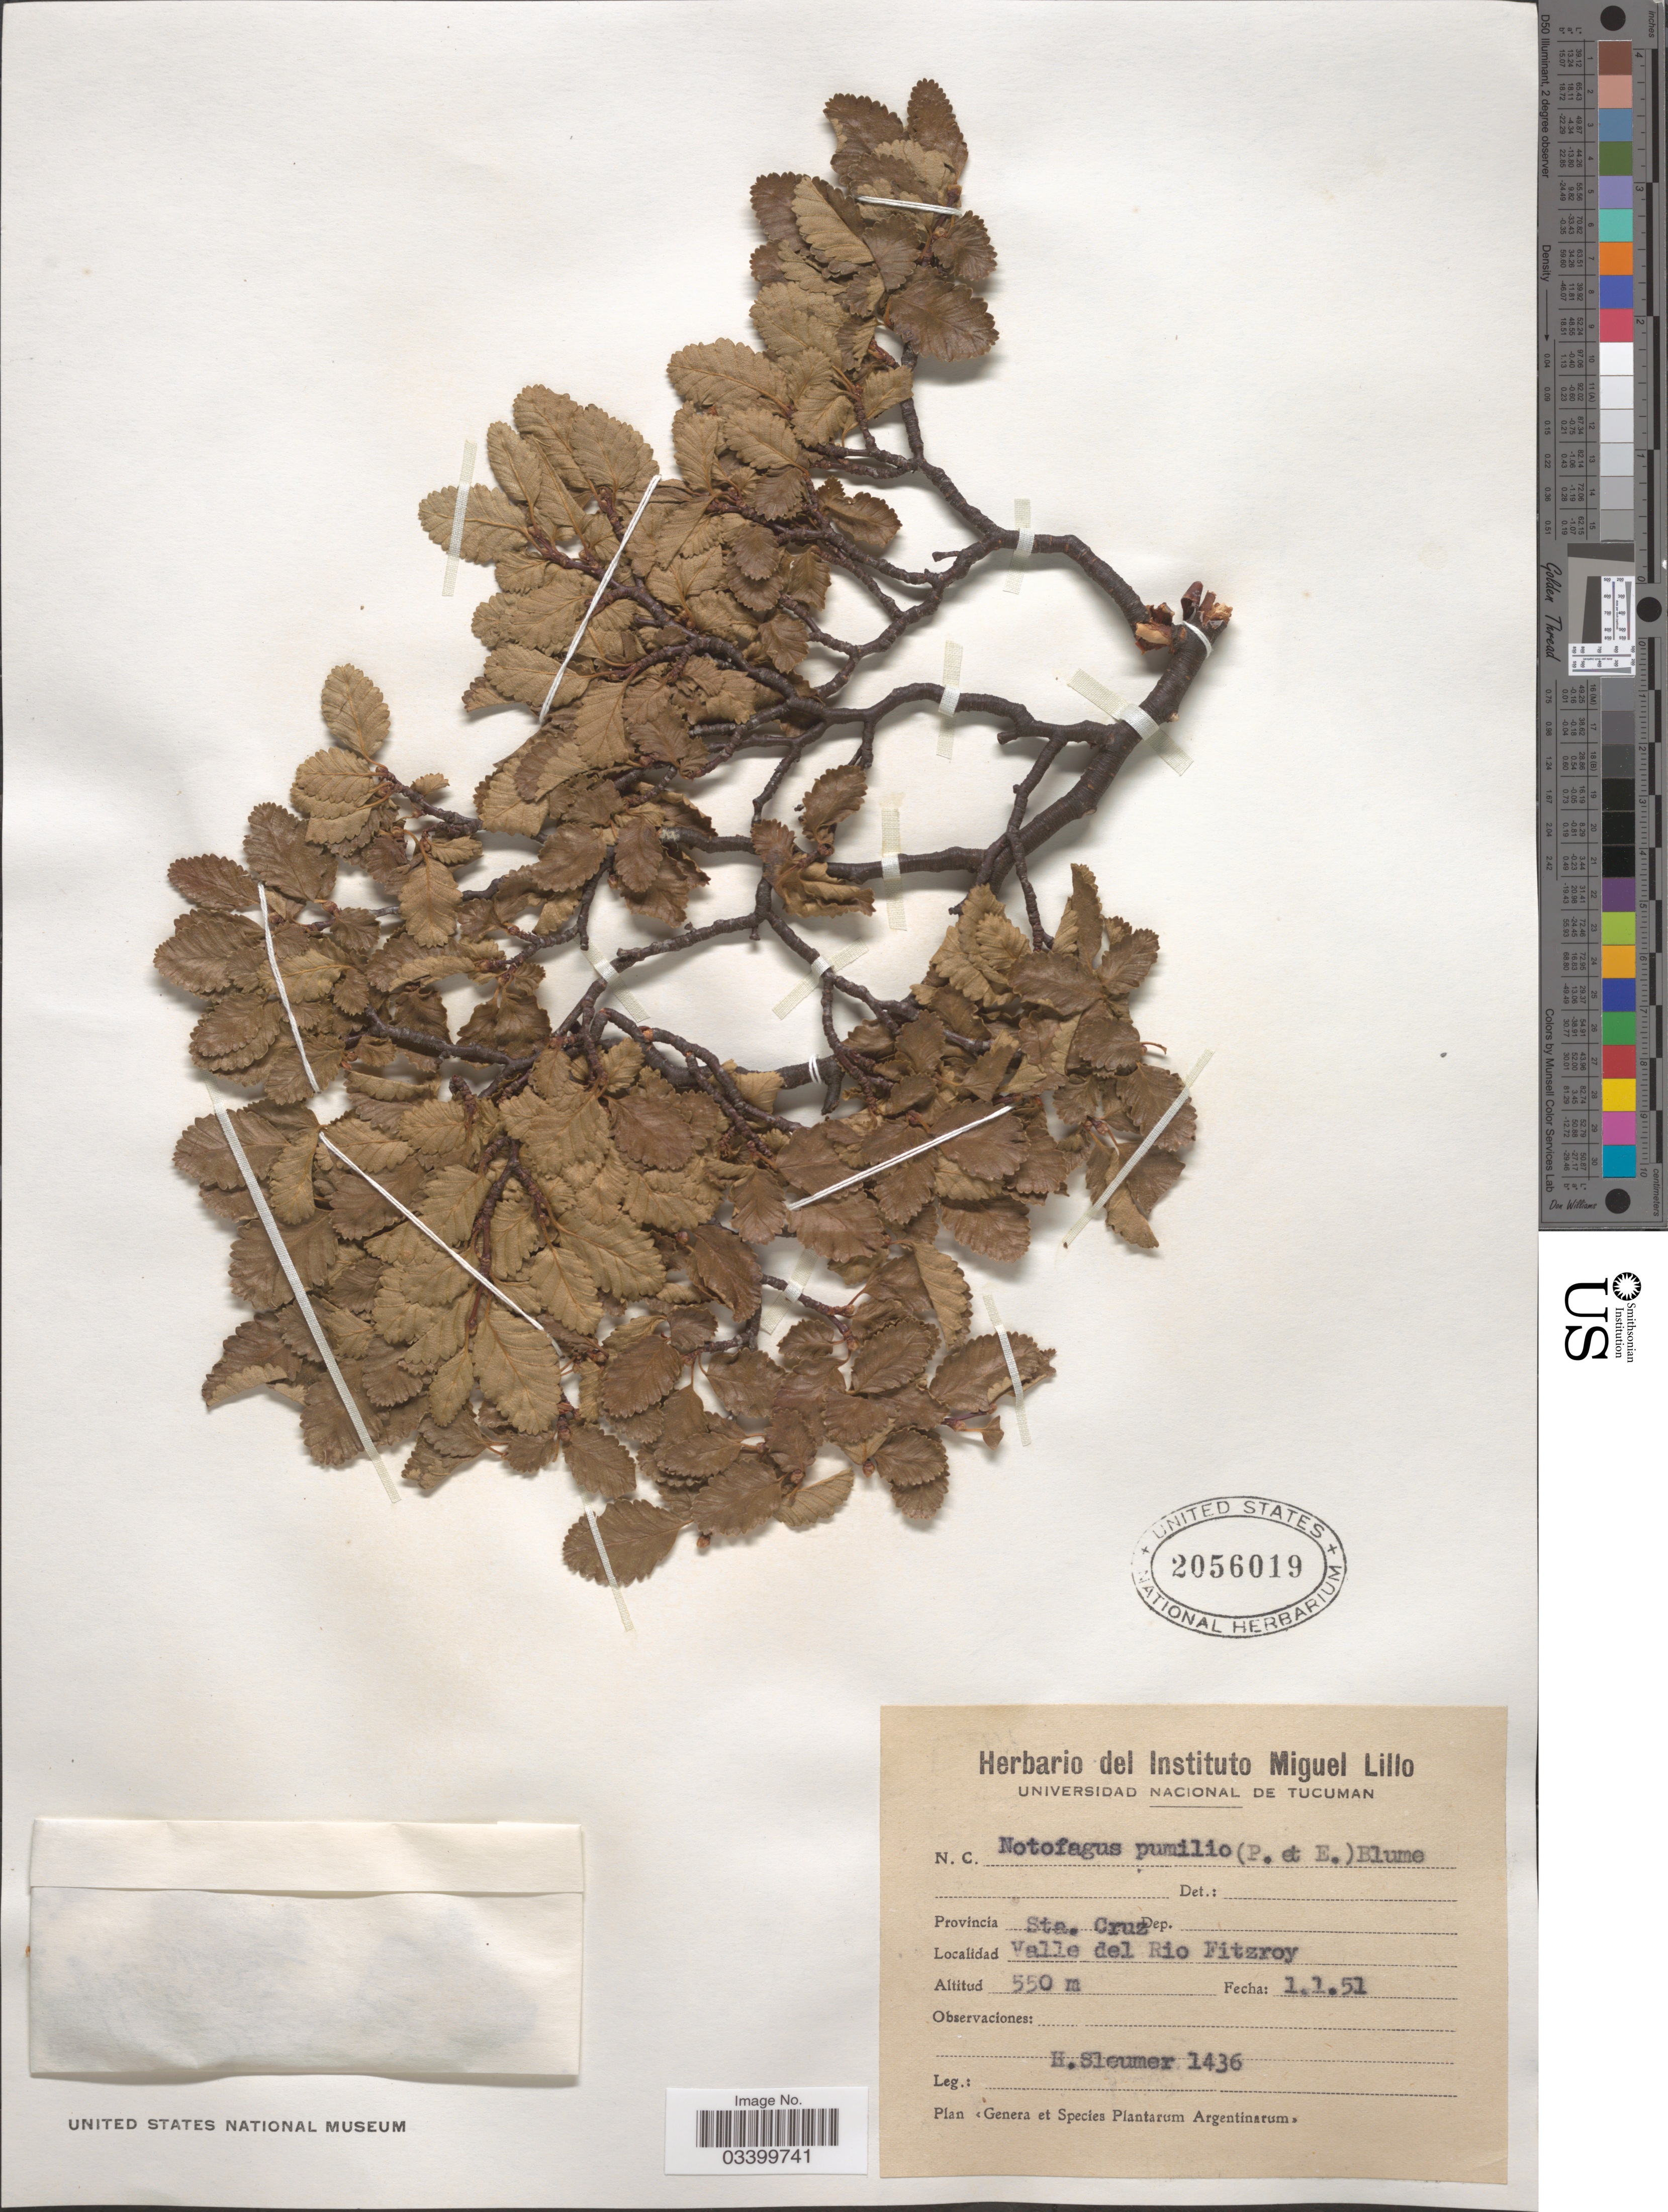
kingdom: Plantae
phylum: Tracheophyta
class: Magnoliopsida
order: Fagales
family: Nothofagaceae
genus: Nothofagus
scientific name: Nothofagus pumilio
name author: (Poepp. & Endl.) Krasser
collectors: H. O. Sleumer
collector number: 1436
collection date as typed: Transcribed d/m/y: 1/1/51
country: Argentina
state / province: Santa Cruz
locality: Valle del Rio Fitzroy.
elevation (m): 550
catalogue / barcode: US 2056019